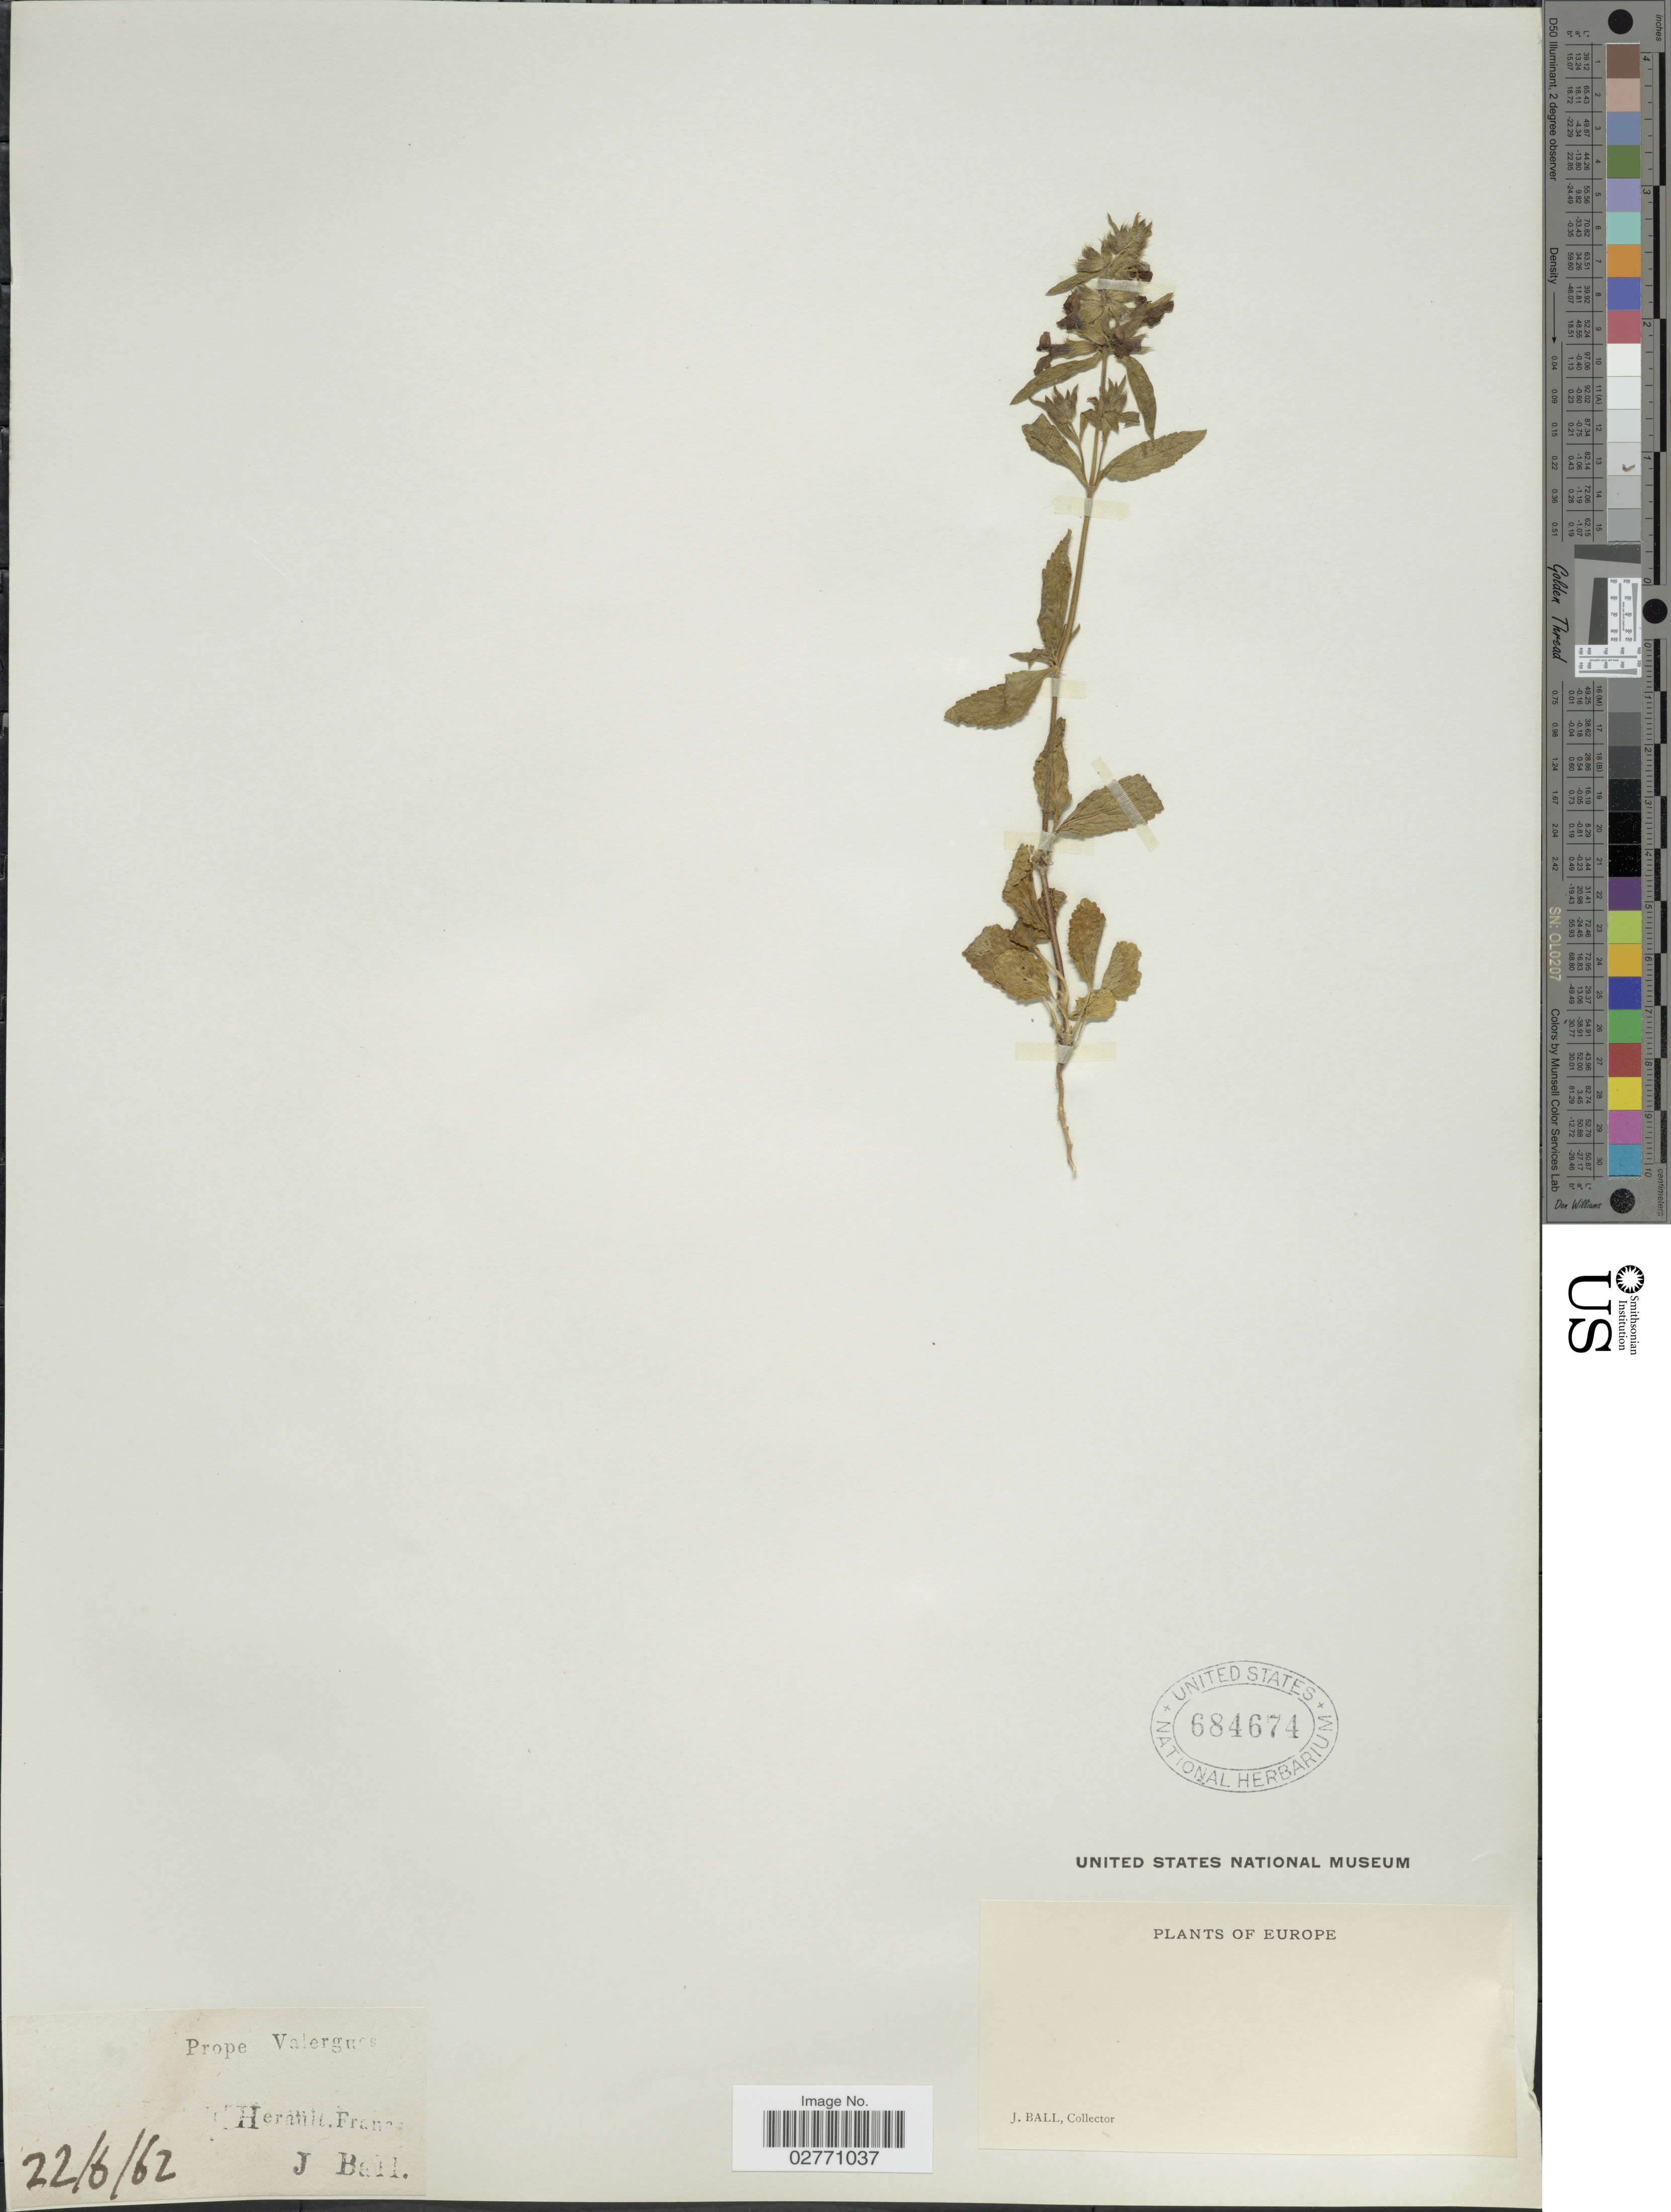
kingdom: Plantae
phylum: Tracheophyta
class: Magnoliopsida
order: Lamiales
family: Lamiaceae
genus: Sideritis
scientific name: Sideritis sp.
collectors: J. Ball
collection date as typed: Transcribed d/m/y: 22/6/62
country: France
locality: Prope Valergues. Herault. Europe.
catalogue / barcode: US 684674